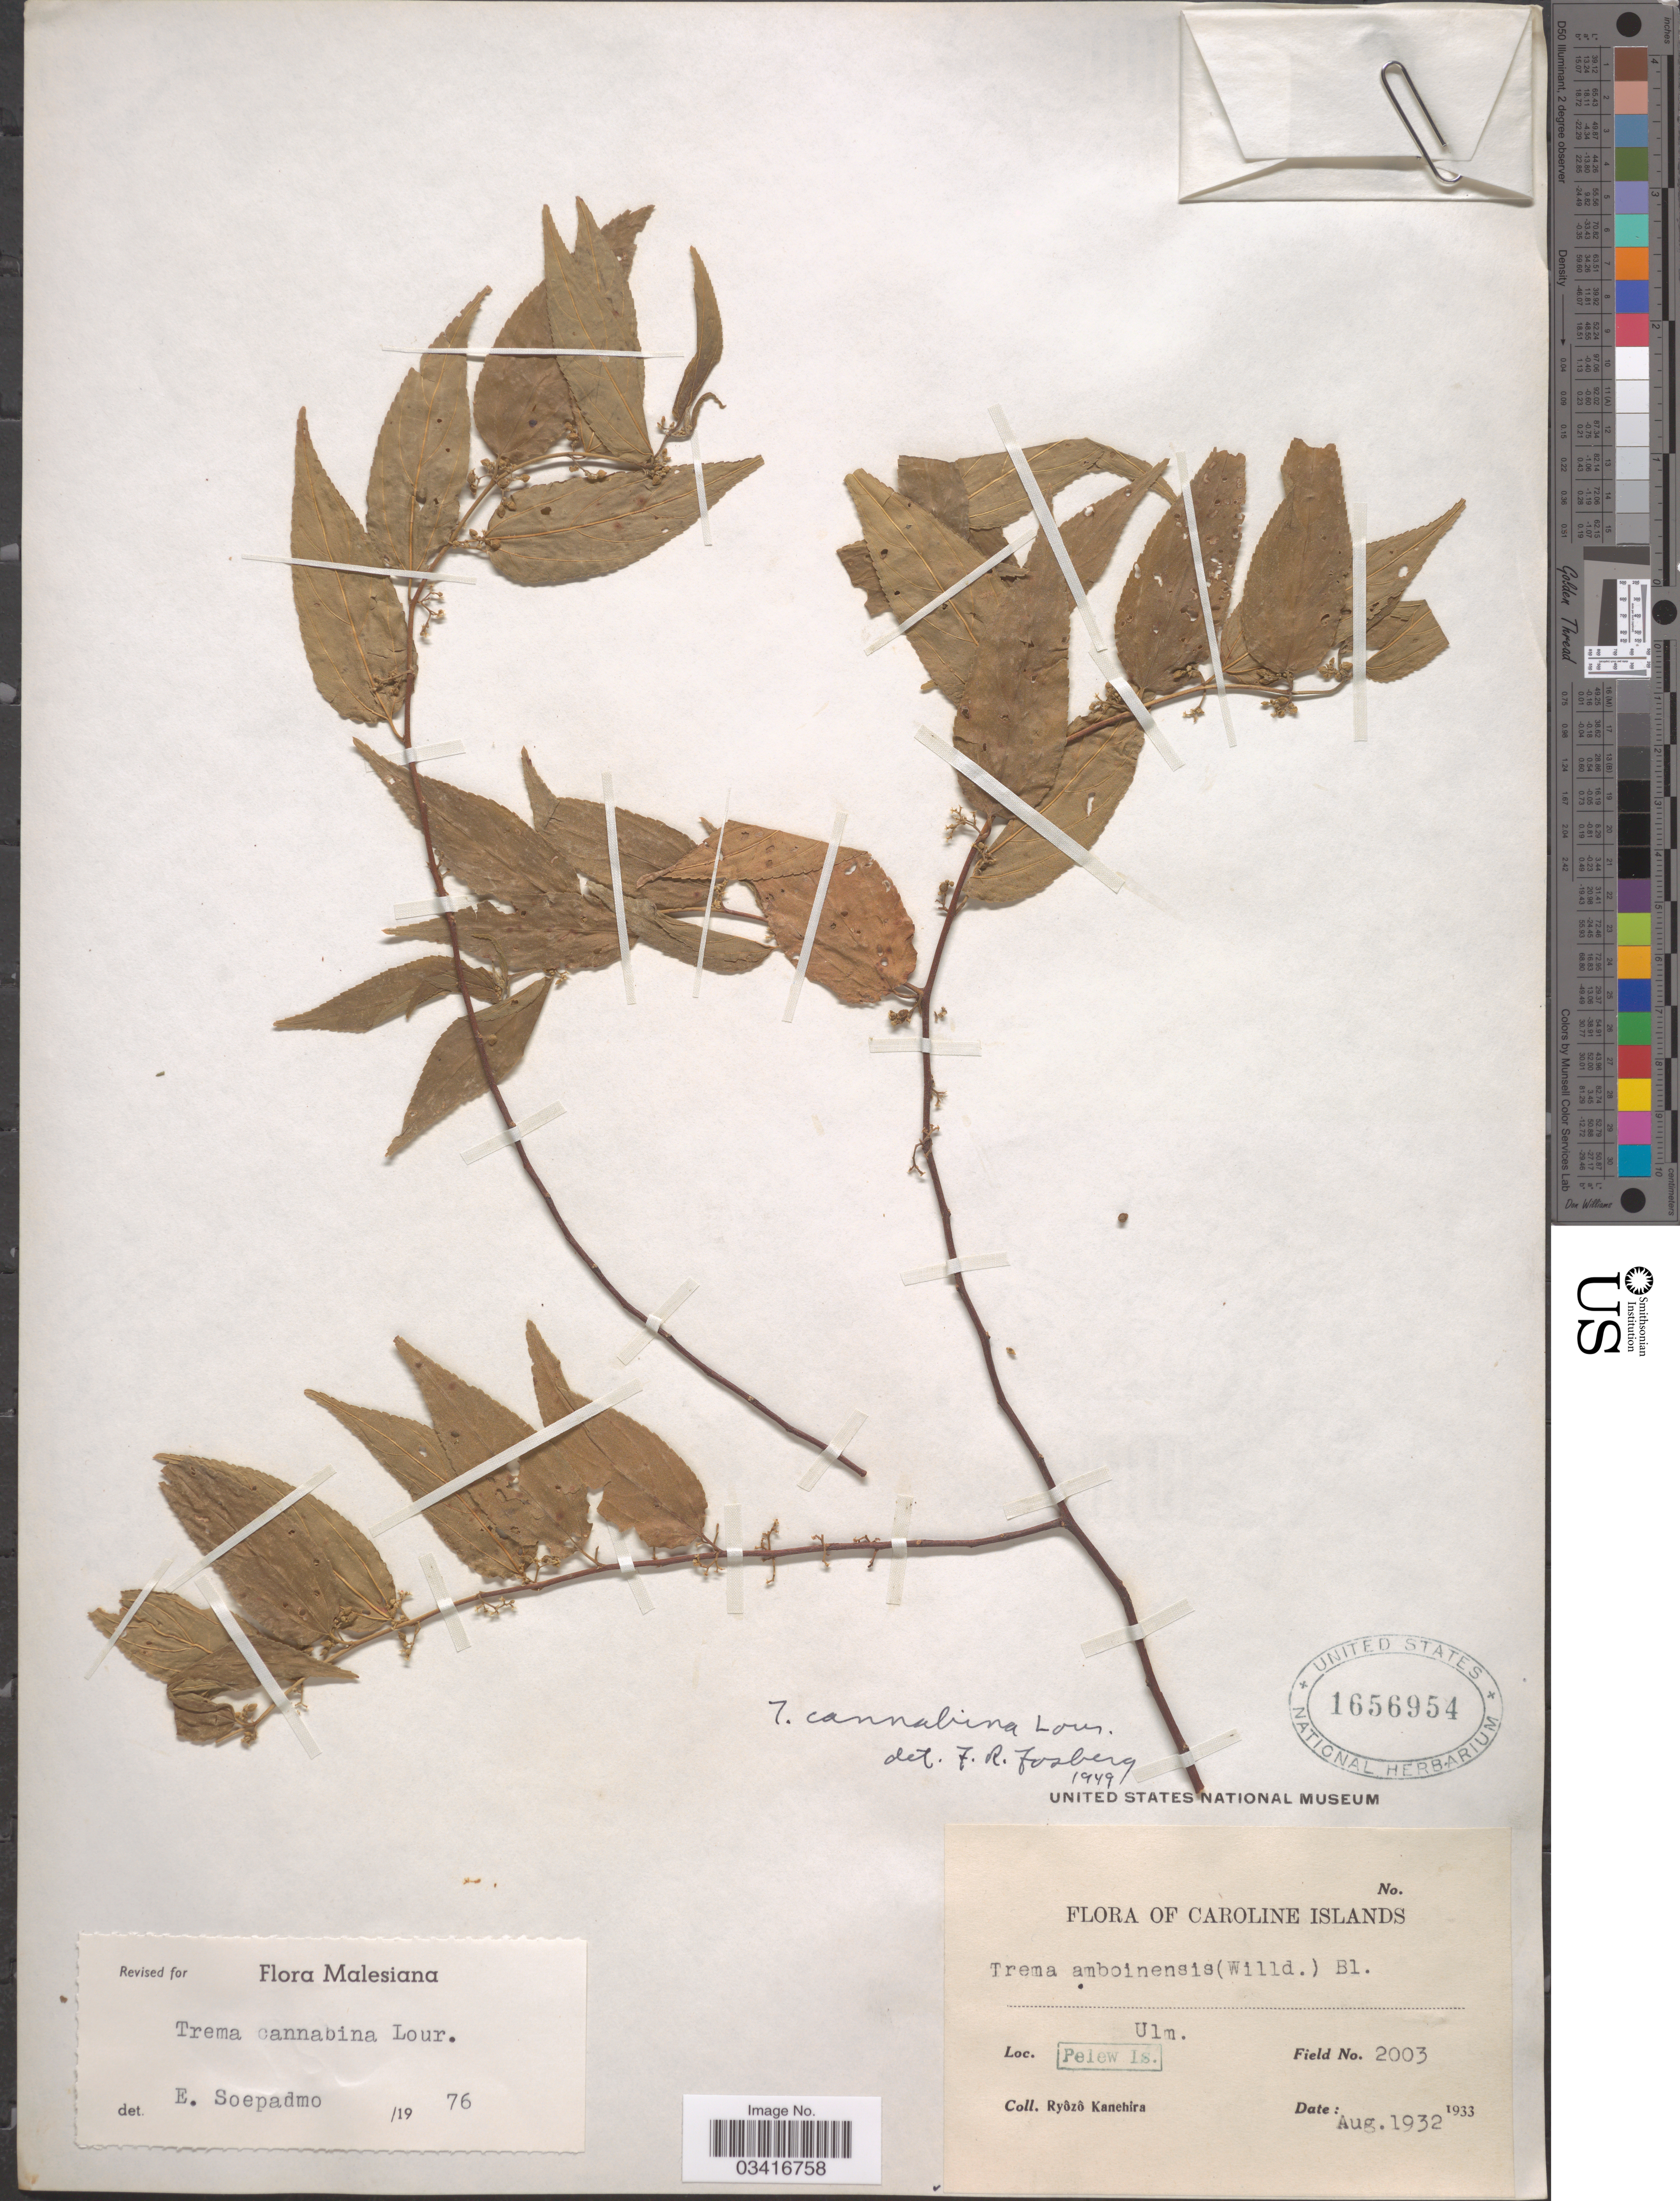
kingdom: Plantae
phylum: Tracheophyta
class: Magnoliopsida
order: Rosales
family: Cannabaceae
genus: Trema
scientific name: Trema cannabina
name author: Lour.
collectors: R. Kanehira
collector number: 2003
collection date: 1932-08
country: Palau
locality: Caroline Islands. Pelew Is.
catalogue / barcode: US 1656954